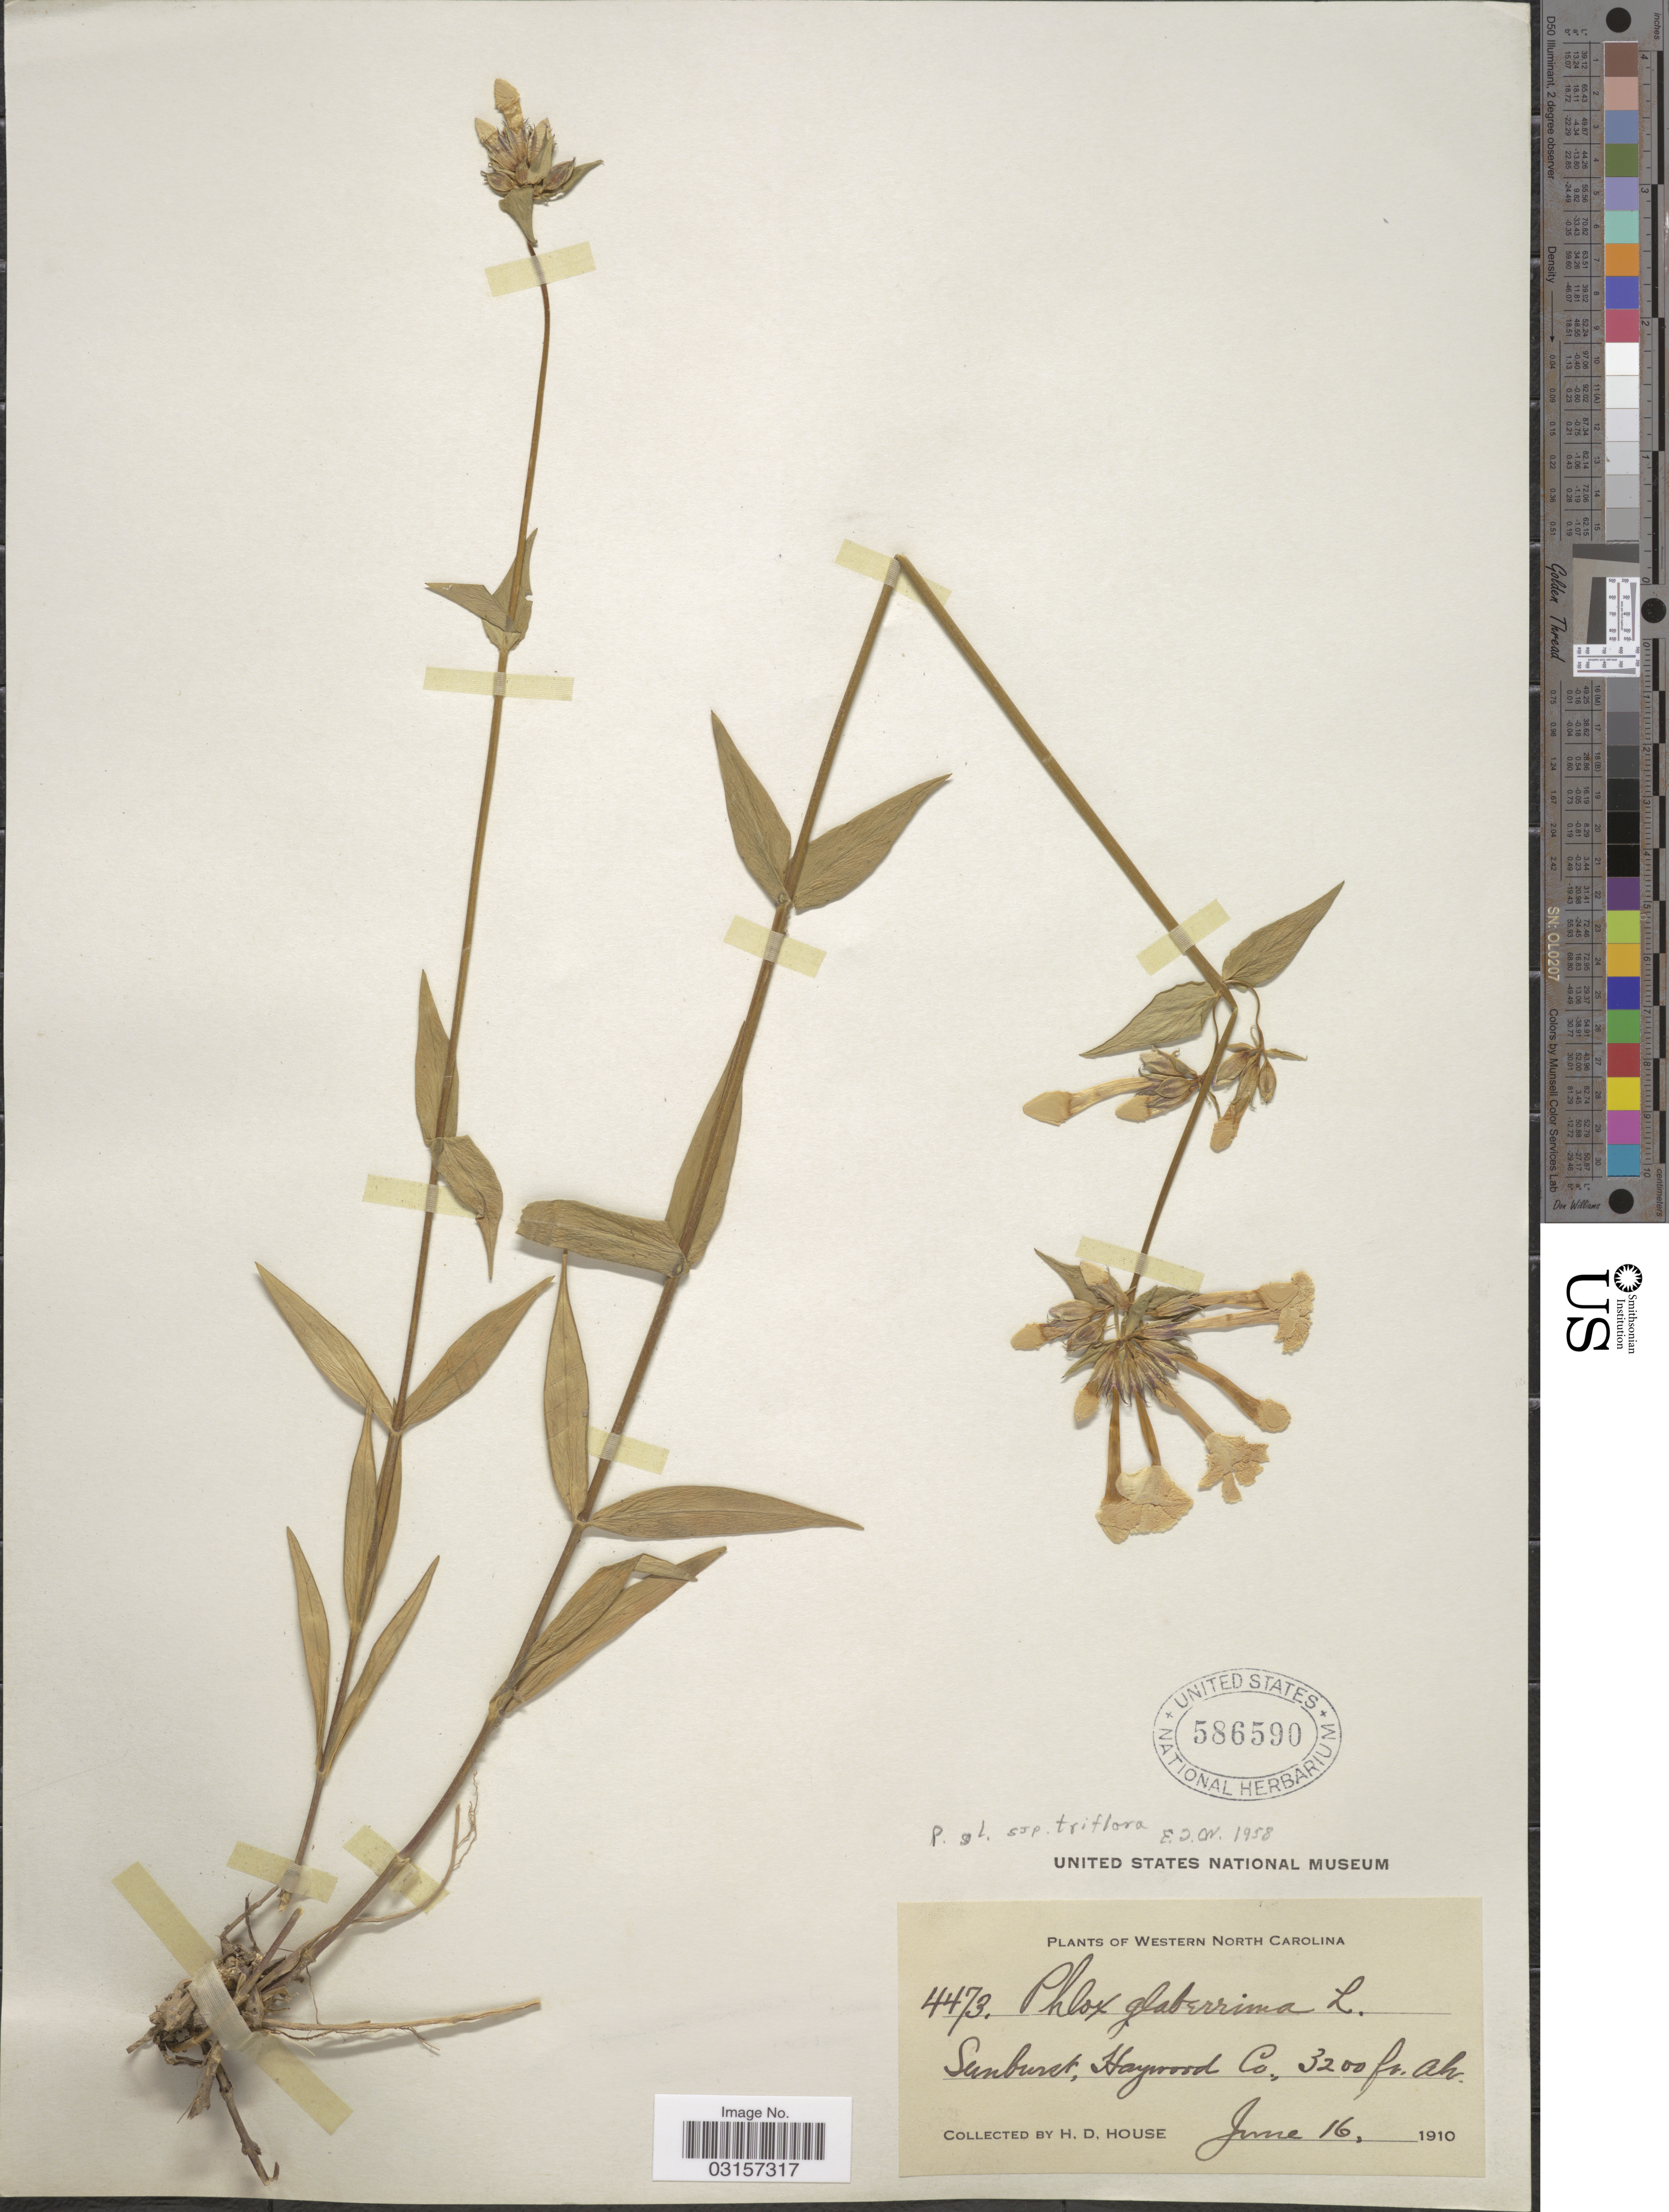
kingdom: Plantae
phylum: Tracheophyta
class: Magnoliopsida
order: Ericales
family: Polemoniaceae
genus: Phlox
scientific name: Phlox glaberrima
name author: L.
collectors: H. D. House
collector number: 4473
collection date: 1910-06-16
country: United States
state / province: North Carolina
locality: Western North Carolina, Sunburst, Haywood Co.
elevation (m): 975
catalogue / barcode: US 586590